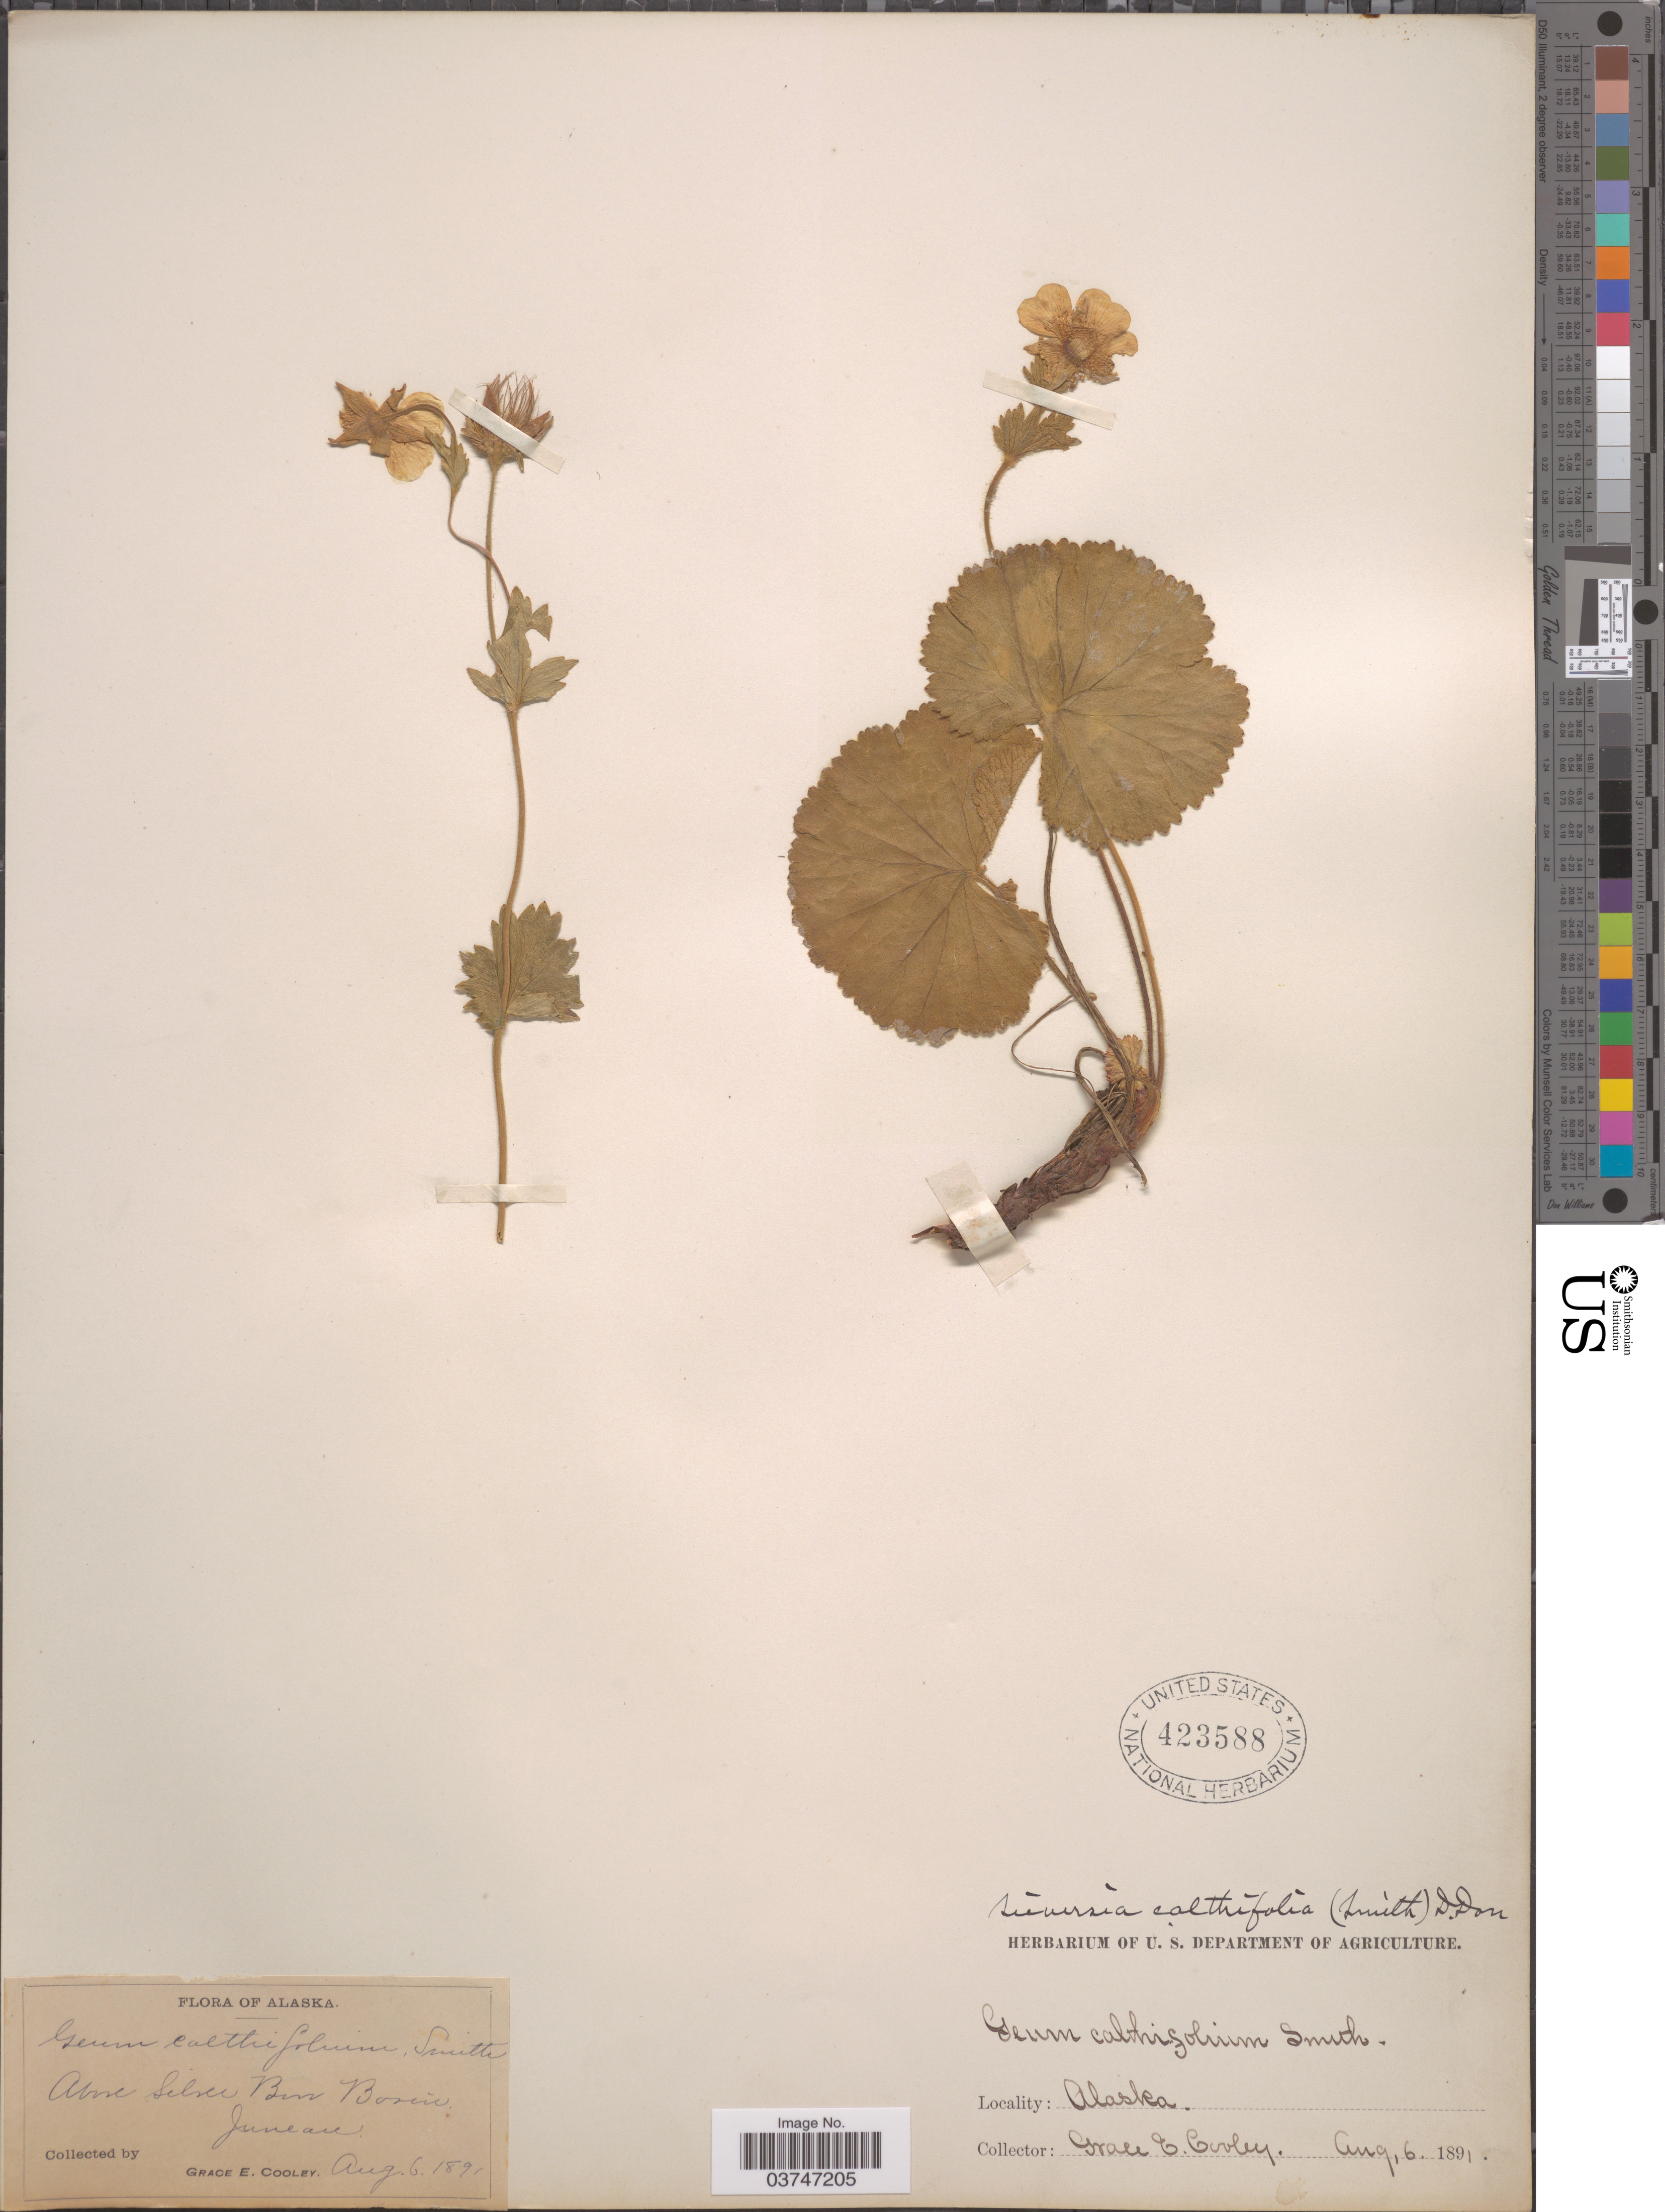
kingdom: Plantae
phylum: Tracheophyta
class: Magnoliopsida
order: Rosales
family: Rosaceae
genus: Geum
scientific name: Geum calthifolium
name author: Menzies ex Sm.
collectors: G. E. Cooley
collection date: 1891-08-06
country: United States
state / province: Alaska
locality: Above Silver Bow Basin. Juneau.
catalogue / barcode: US 423588